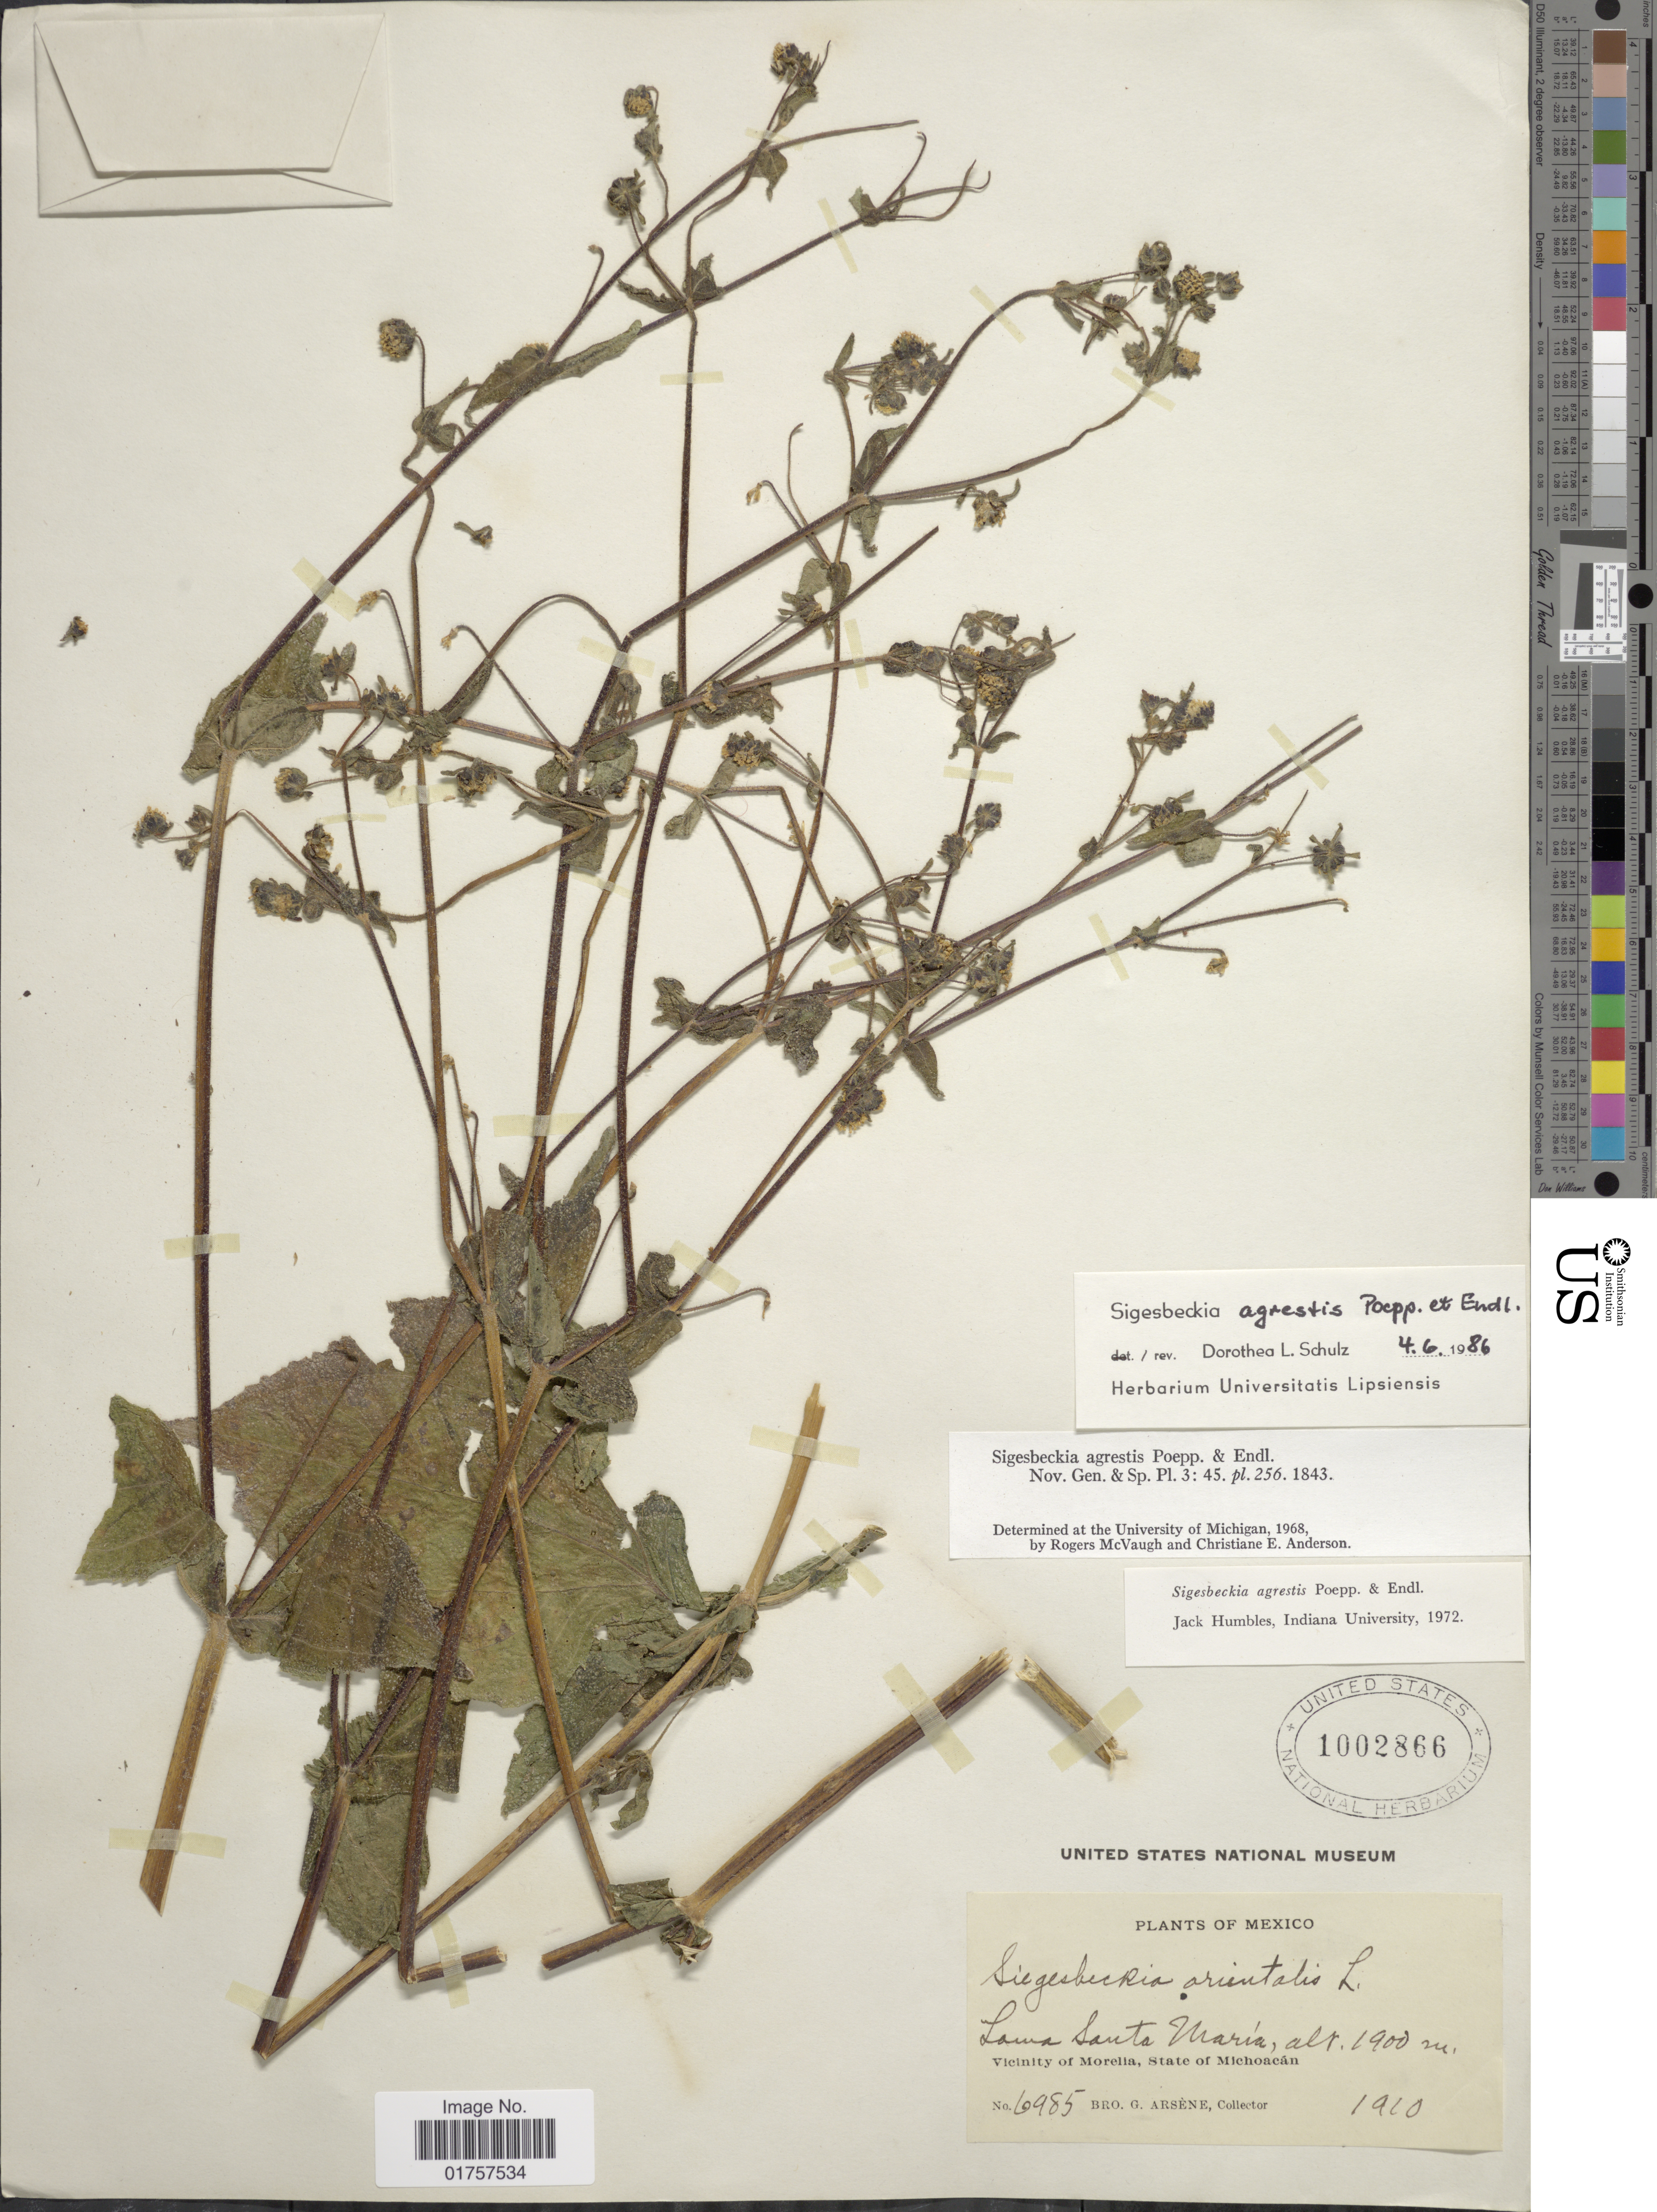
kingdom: Plantae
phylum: Tracheophyta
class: Magnoliopsida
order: Asterales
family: Asteraceae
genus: Sigesbeckia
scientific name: Sigesbeckia agrestis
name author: Poepp.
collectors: Bro. G. Arsène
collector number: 6985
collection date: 1910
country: Mexico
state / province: Michoacán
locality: Loma Santa María. Vicinity of Morelia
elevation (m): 1900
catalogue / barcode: US 1002866